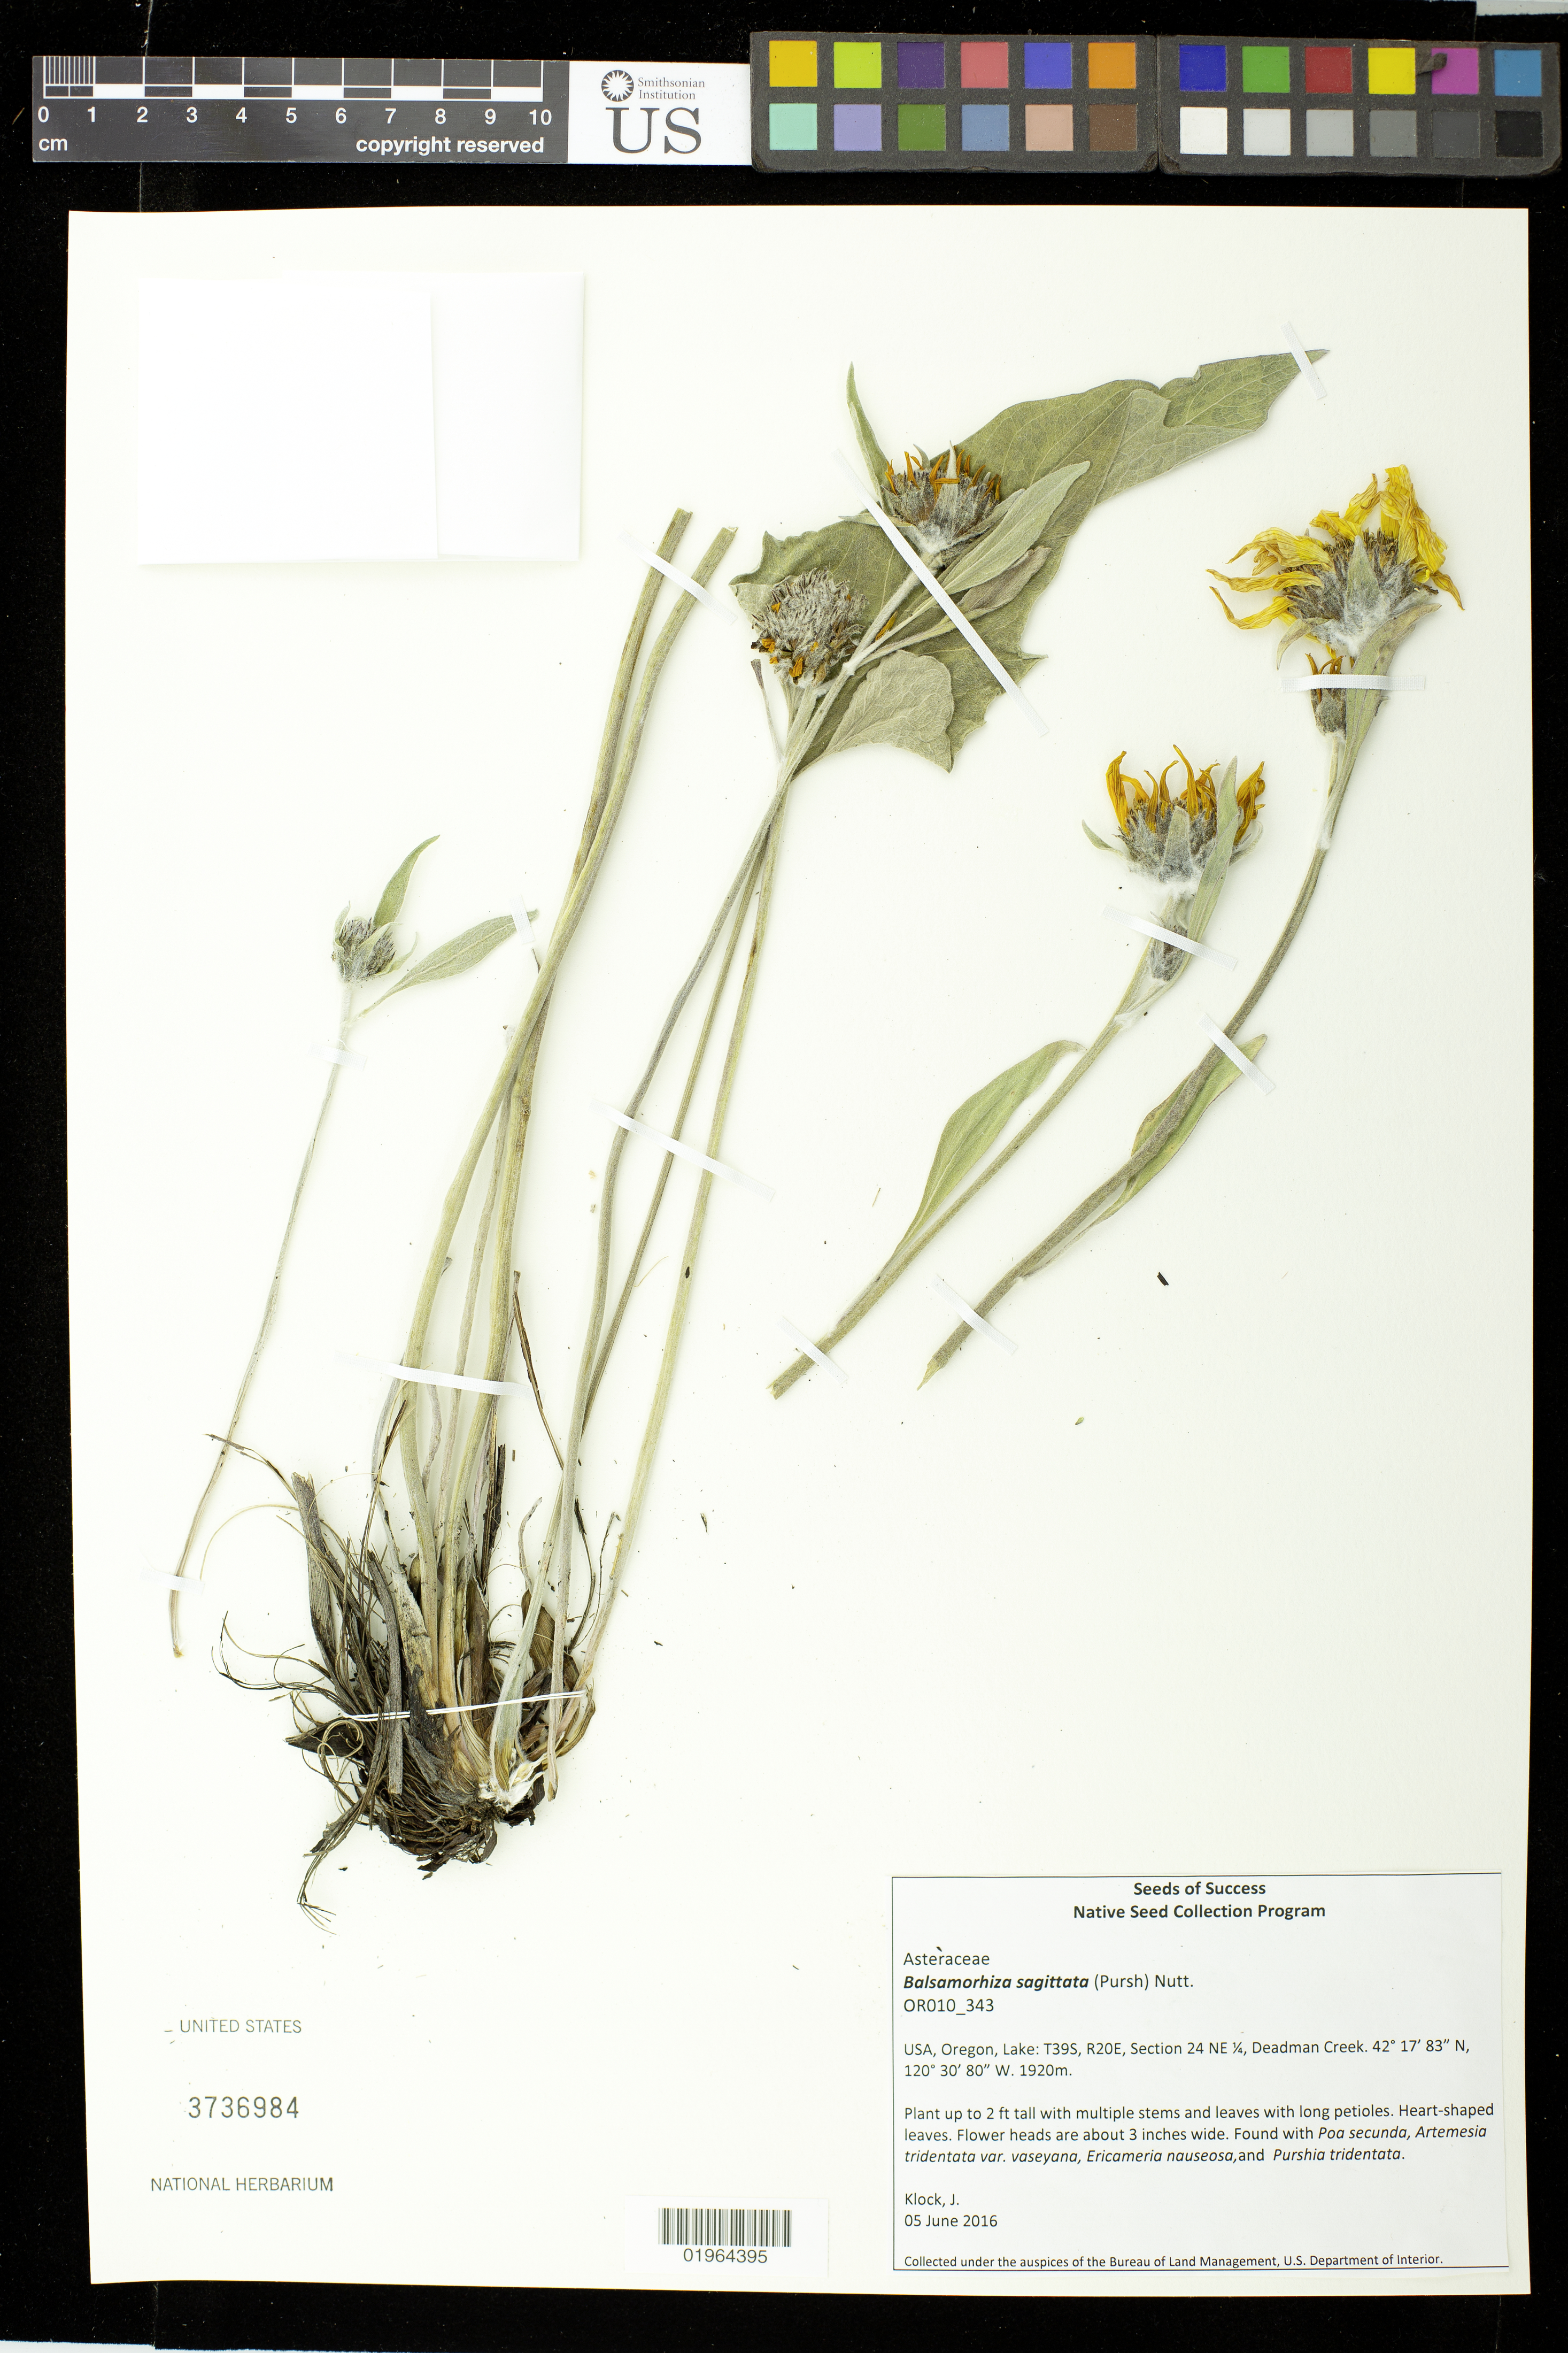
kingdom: Plantae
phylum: Tracheophyta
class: Magnoliopsida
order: Asterales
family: Asteraceae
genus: Balsamorhiza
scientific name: Balsamorhiza sagittata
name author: (Pursh) Nutt.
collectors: J. Klock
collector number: OR010_343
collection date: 2016-06-05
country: United States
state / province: Oregon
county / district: Lake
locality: Deadman Creek, T39S, R20E, Section 24 NE 1/4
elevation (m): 1920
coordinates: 42 17 83 N, 120 30 80 W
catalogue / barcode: US 3736984